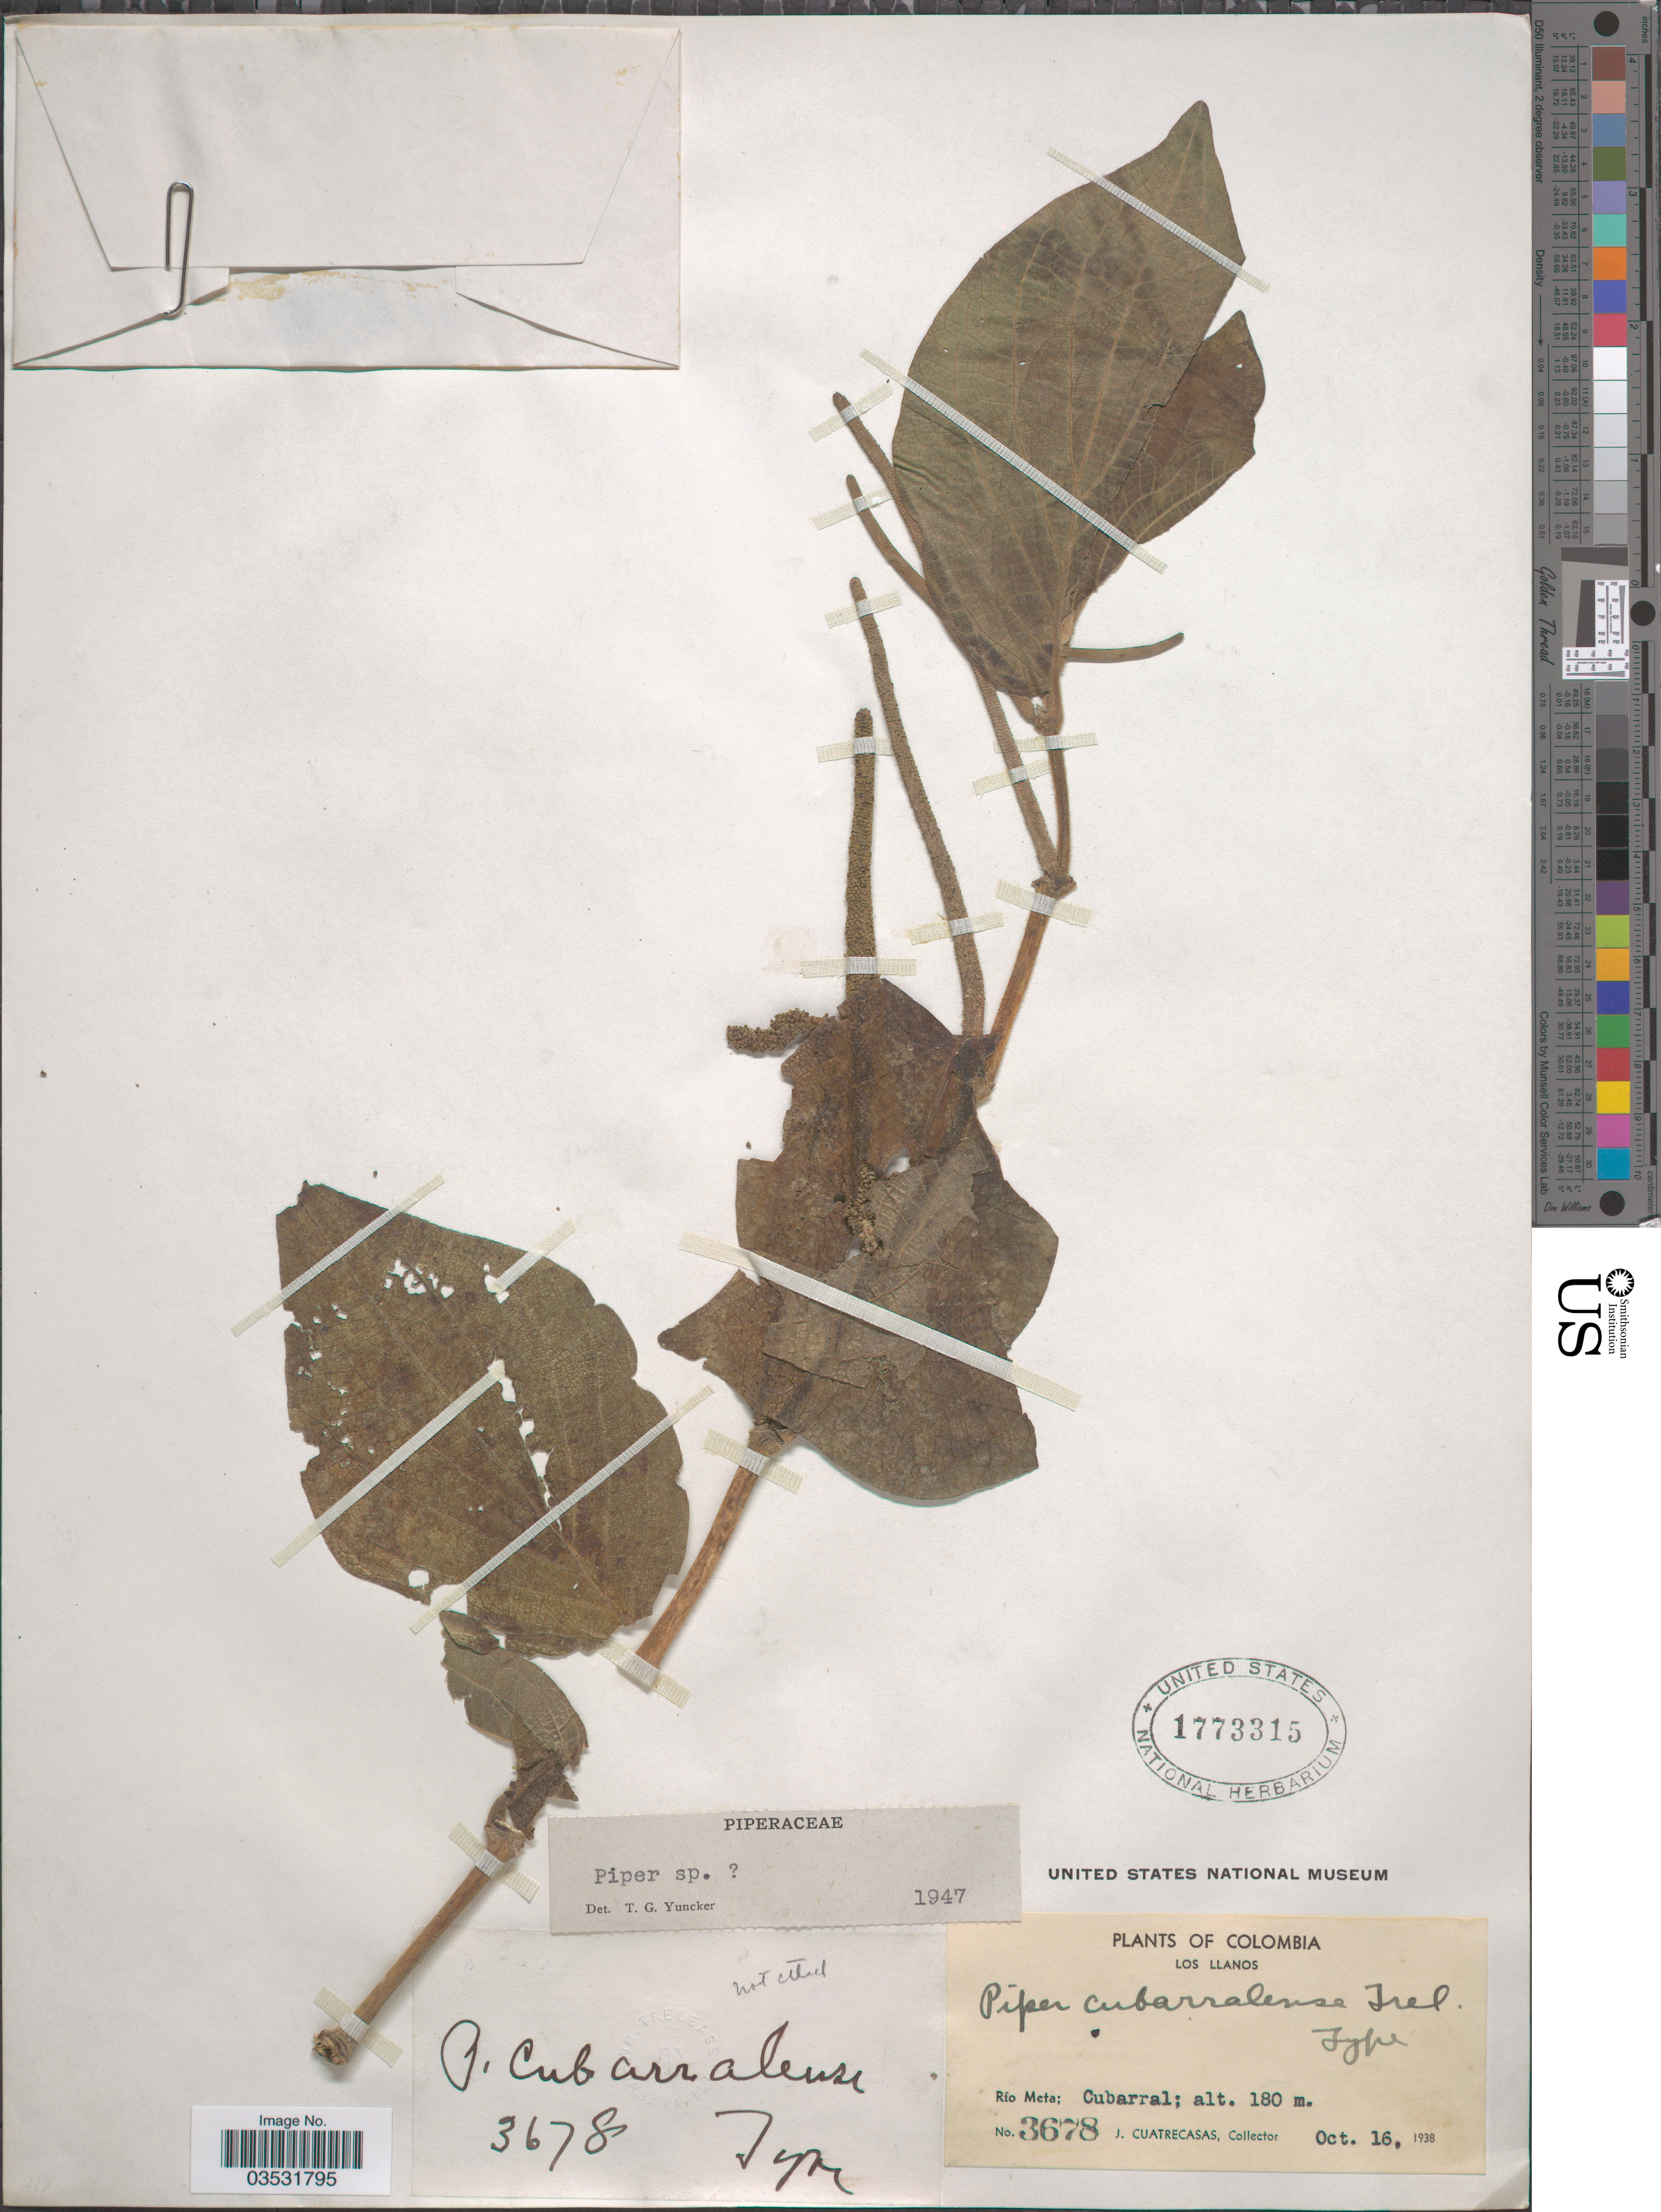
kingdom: Plantae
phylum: Tracheophyta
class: Magnoliopsida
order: Piperales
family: Piperaceae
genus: Piper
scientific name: Piper sp.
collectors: J. Cuatrecasas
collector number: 3678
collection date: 1938-10-16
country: Colombia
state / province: Meta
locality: Los Llanos. Río Meta; Cubarral.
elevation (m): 180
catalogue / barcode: US 1773315